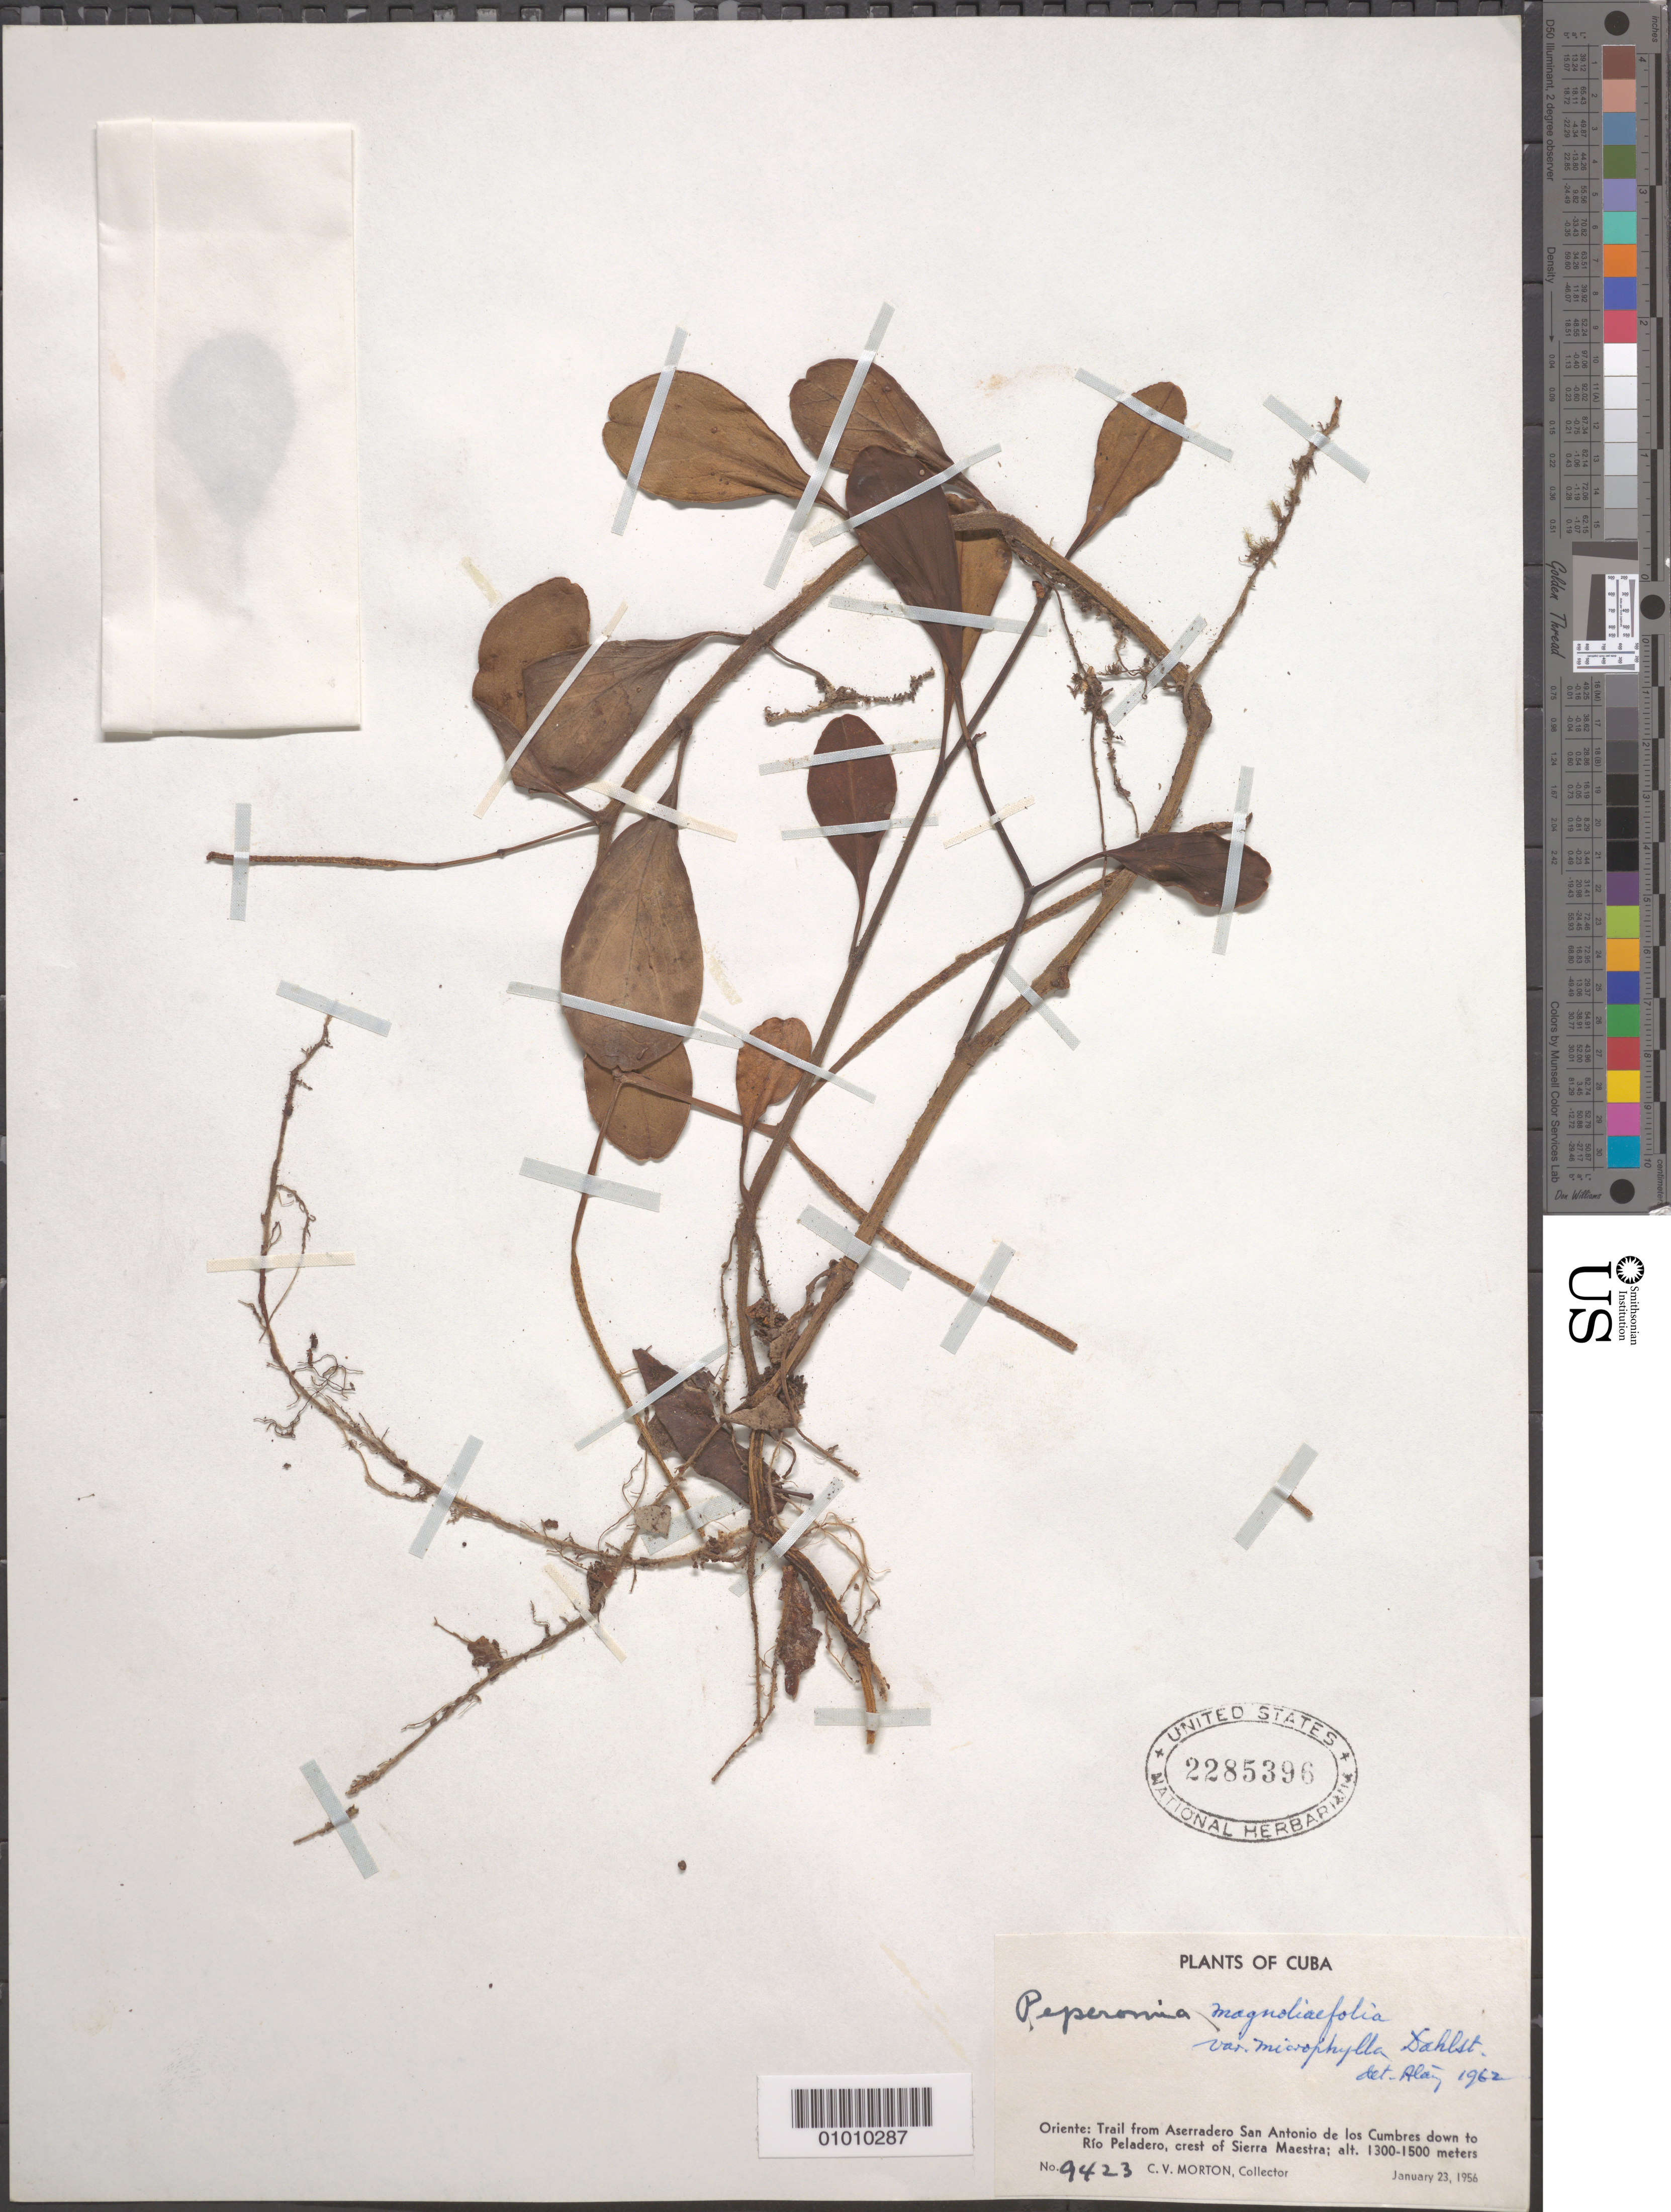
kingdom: Plantae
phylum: Tracheophyta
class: Magnoliopsida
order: Piperales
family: Piperaceae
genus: Peperomia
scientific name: Peperomia magnoliifolia var. magnoliifolia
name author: (Jacq.) A. Dietr.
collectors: C. V. Morton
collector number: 9423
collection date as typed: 23 Jan 1956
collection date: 1956-01-23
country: Cuba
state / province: Oriente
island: Cuba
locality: Trail from Aserradero San Antonio de los Cumbres down to Rio Peladero, crest of Sierra Maestra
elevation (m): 1300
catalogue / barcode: US 2285396